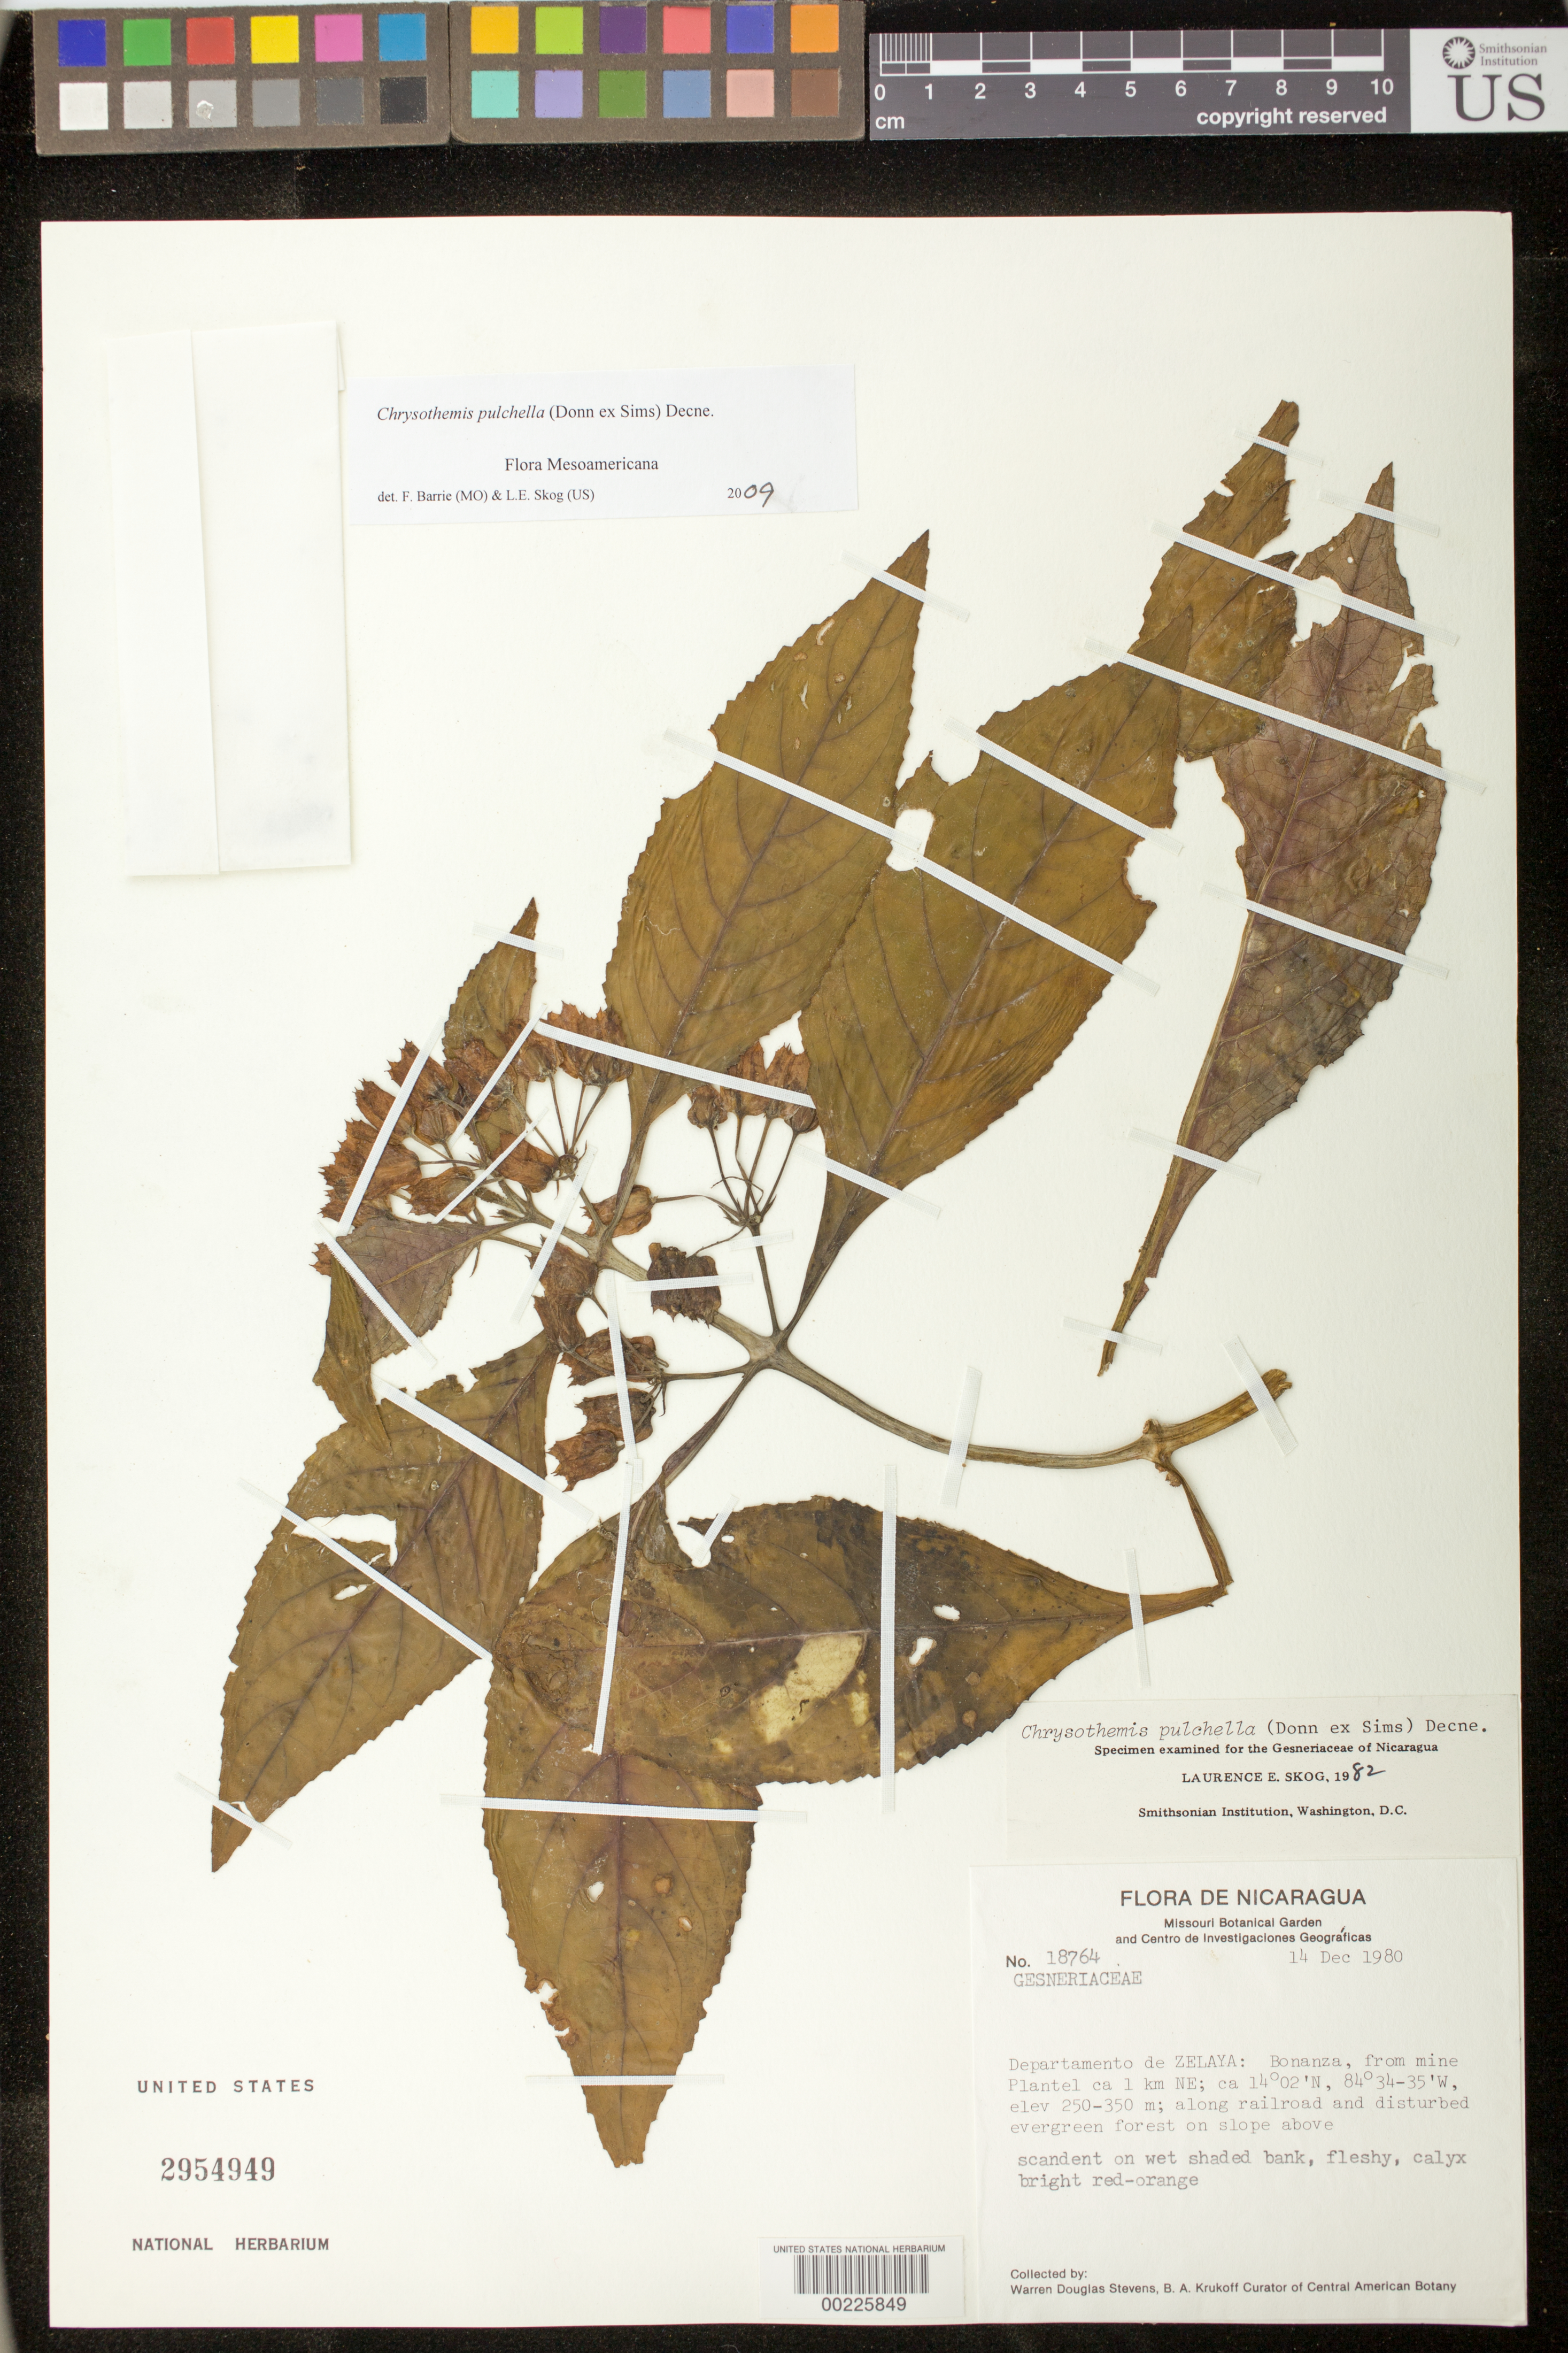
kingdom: Plantae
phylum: Tracheophyta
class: Magnoliopsida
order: Lamiales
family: Gesneriaceae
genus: Chrysothemis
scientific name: Chrysothemis pulchella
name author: (Donn ex Sims) Decne.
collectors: W. D. Stevens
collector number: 18764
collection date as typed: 14 Dec 1980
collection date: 1980-12-14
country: Nicaragua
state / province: Atlántico Norte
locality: Bonanza, from Mine Plantel about 1 km NE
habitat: Along railroad and disturbed evergreen forest on slope above; on wet shaded bank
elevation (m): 250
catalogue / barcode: US 2954949